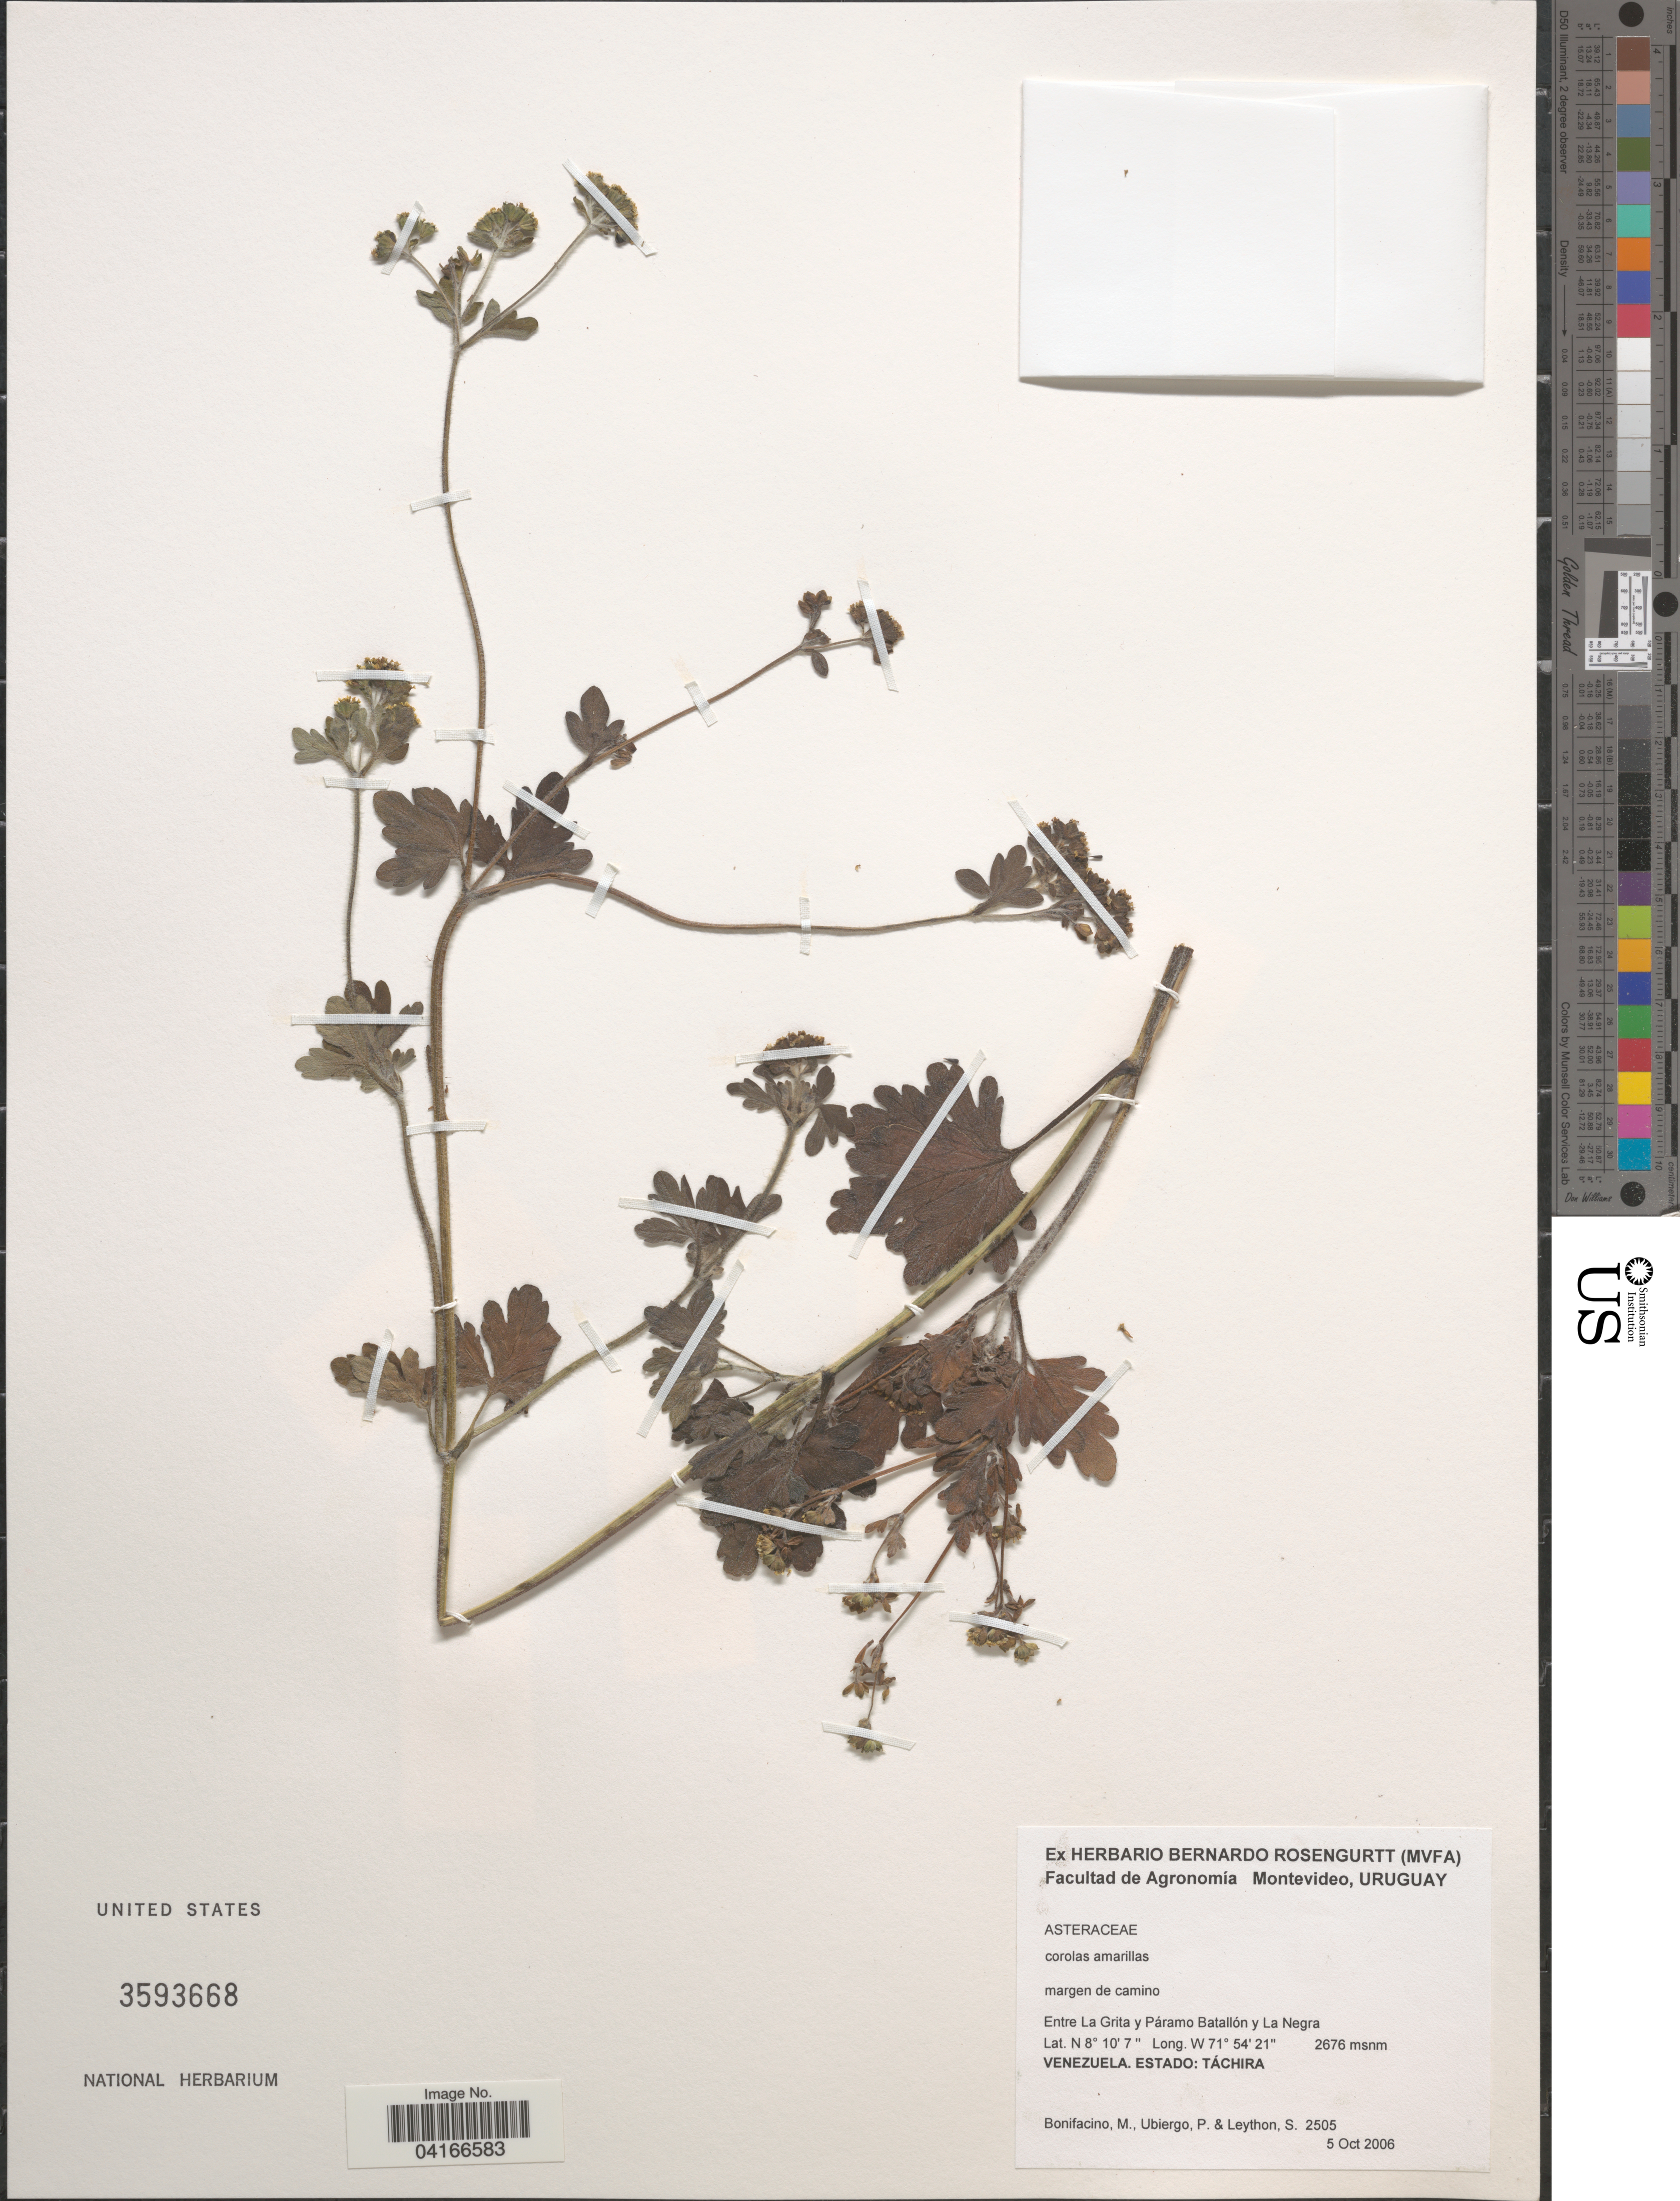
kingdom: Plantae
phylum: Tracheophyta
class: Magnoliopsida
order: Asterales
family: Asteraceae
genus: Villanova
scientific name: Villanova oppositifolia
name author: Lag.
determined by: Ávila C., Fabio Andrés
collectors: M. Bonifacino, P. Ubiergo & S. Leython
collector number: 2505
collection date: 2006-10-05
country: Venezuela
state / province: Tachira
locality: Entre La Grita y Páramo Batallón y La Negra.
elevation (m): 2676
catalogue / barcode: US 3593668